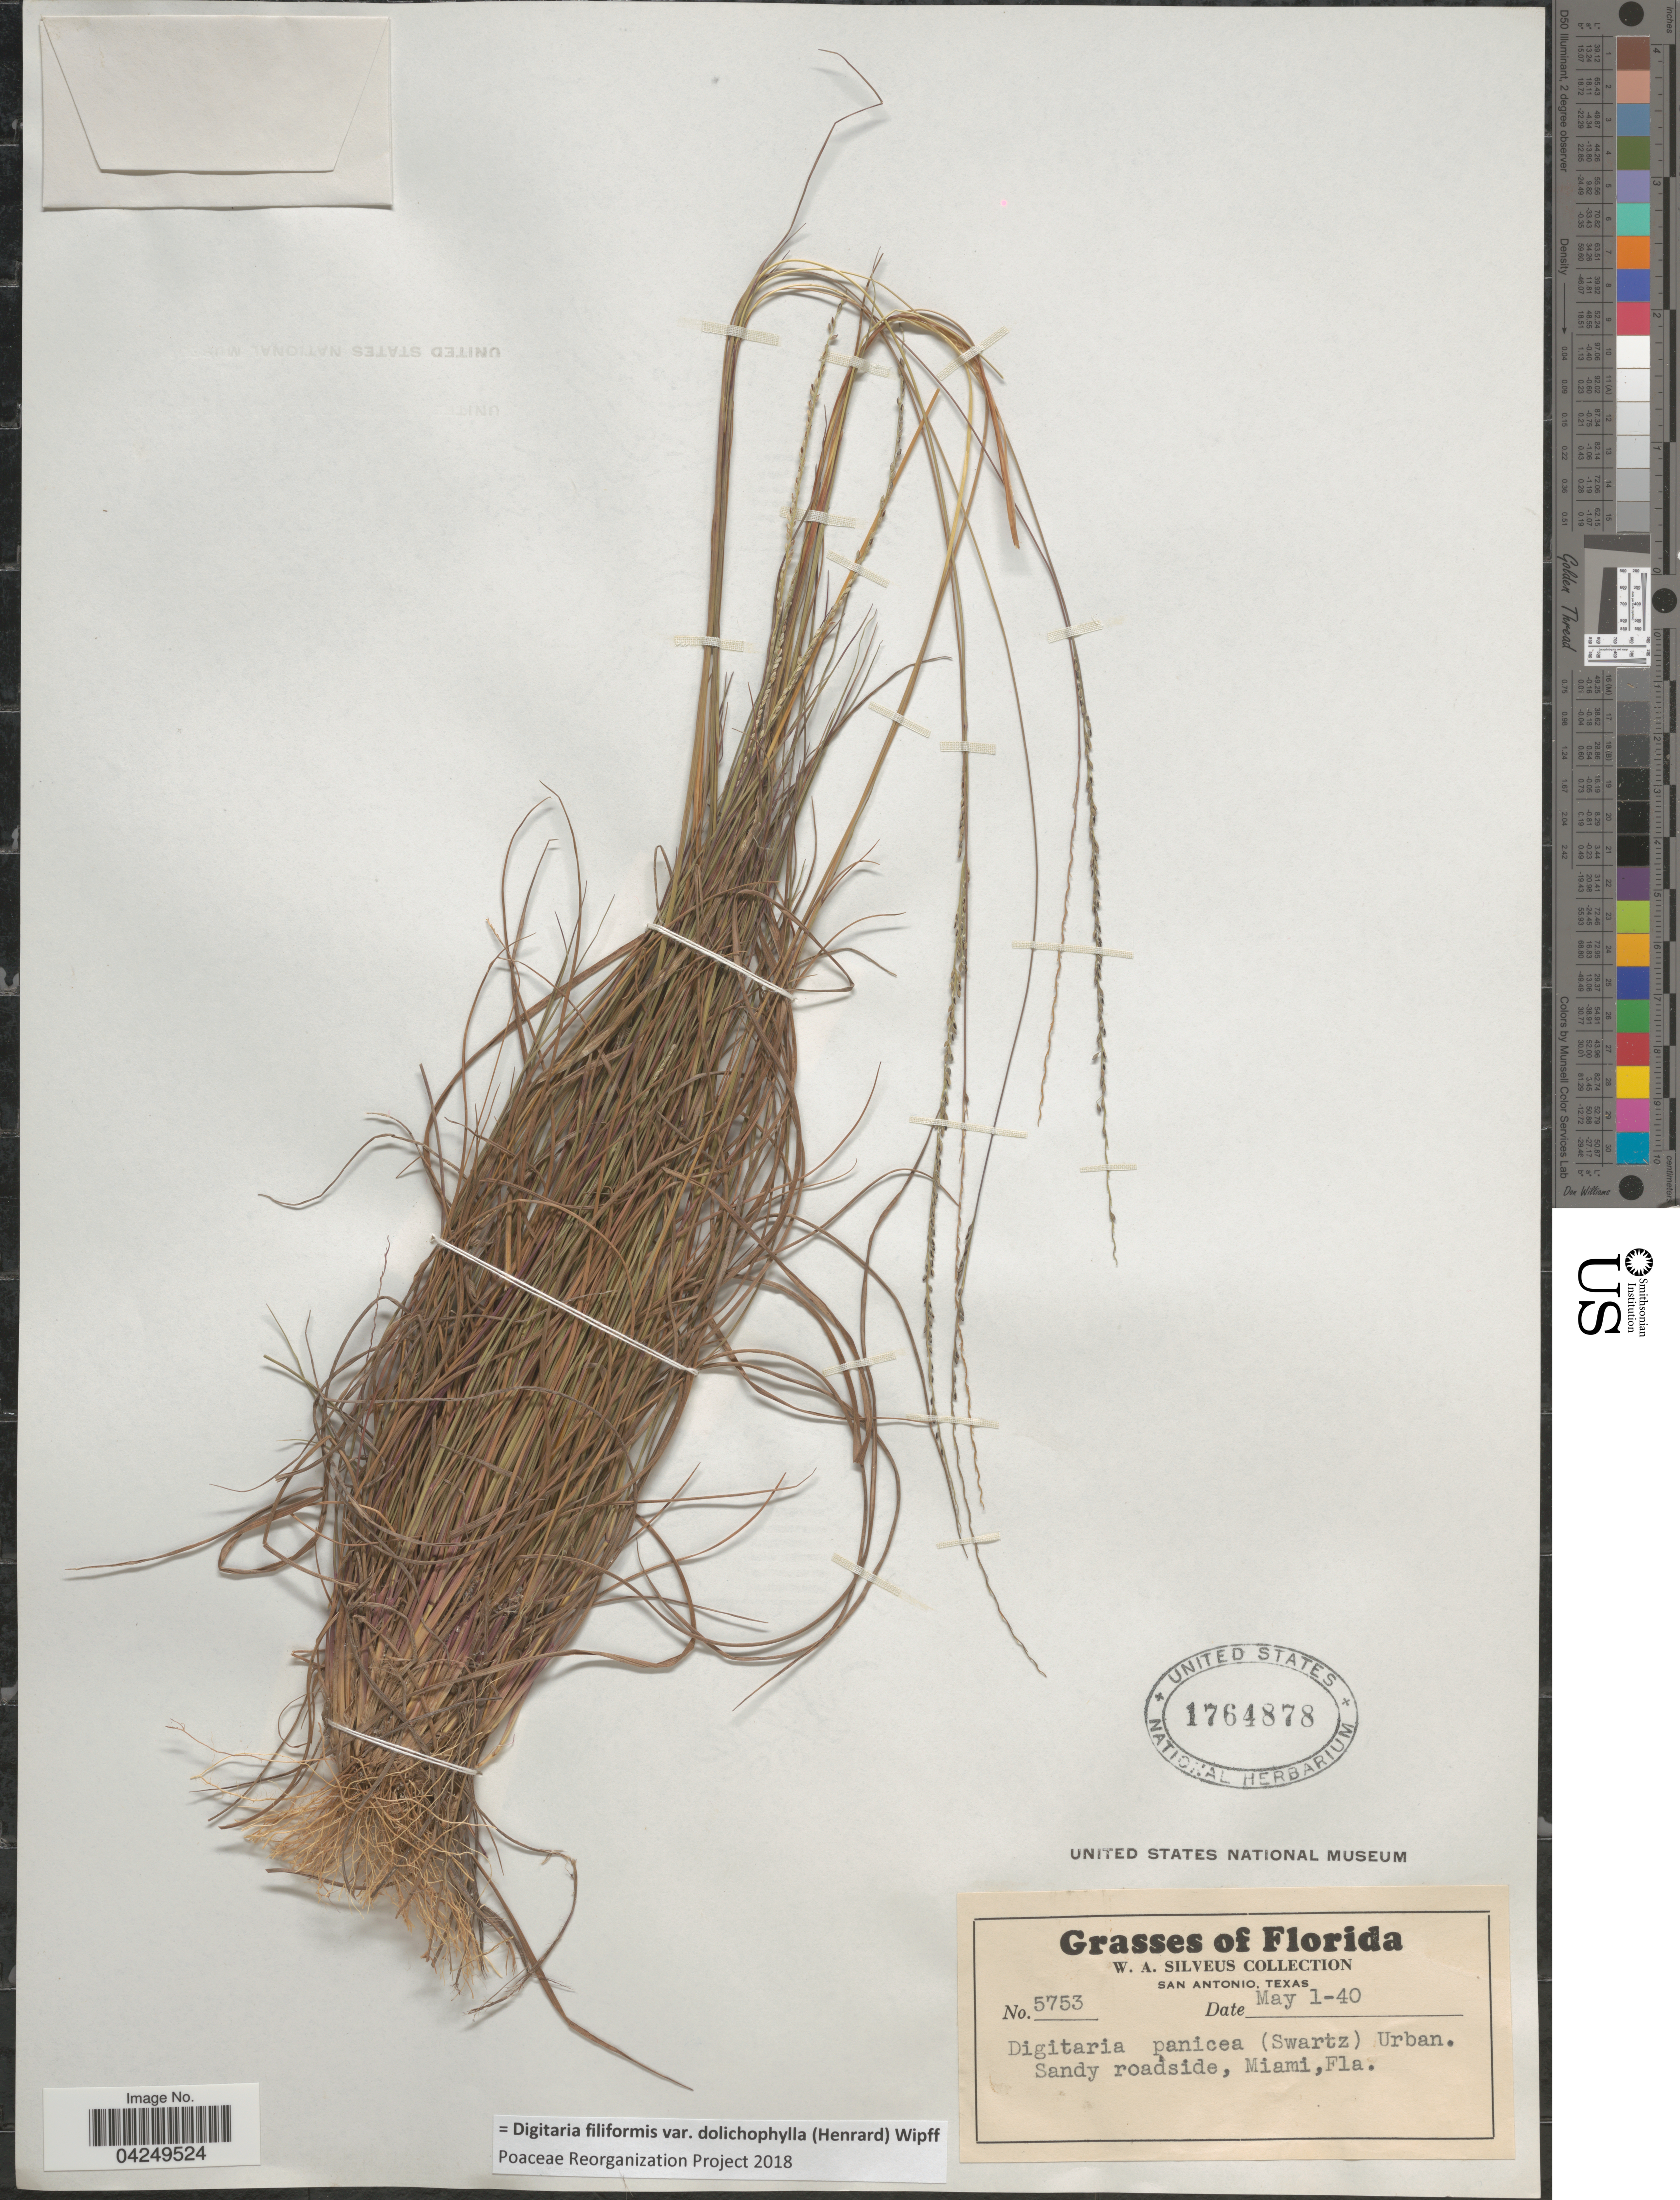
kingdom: Plantae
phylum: Tracheophyta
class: Liliopsida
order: Poales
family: Poaceae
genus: Digitaria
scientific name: Digitaria filiformis var. dolichophylla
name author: (Henr.) Wipff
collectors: W. Silveus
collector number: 5753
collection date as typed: Transcribed d/m/y: 1/5/40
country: United States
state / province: Florida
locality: Sandy roadside, Miami.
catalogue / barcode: US 1764878